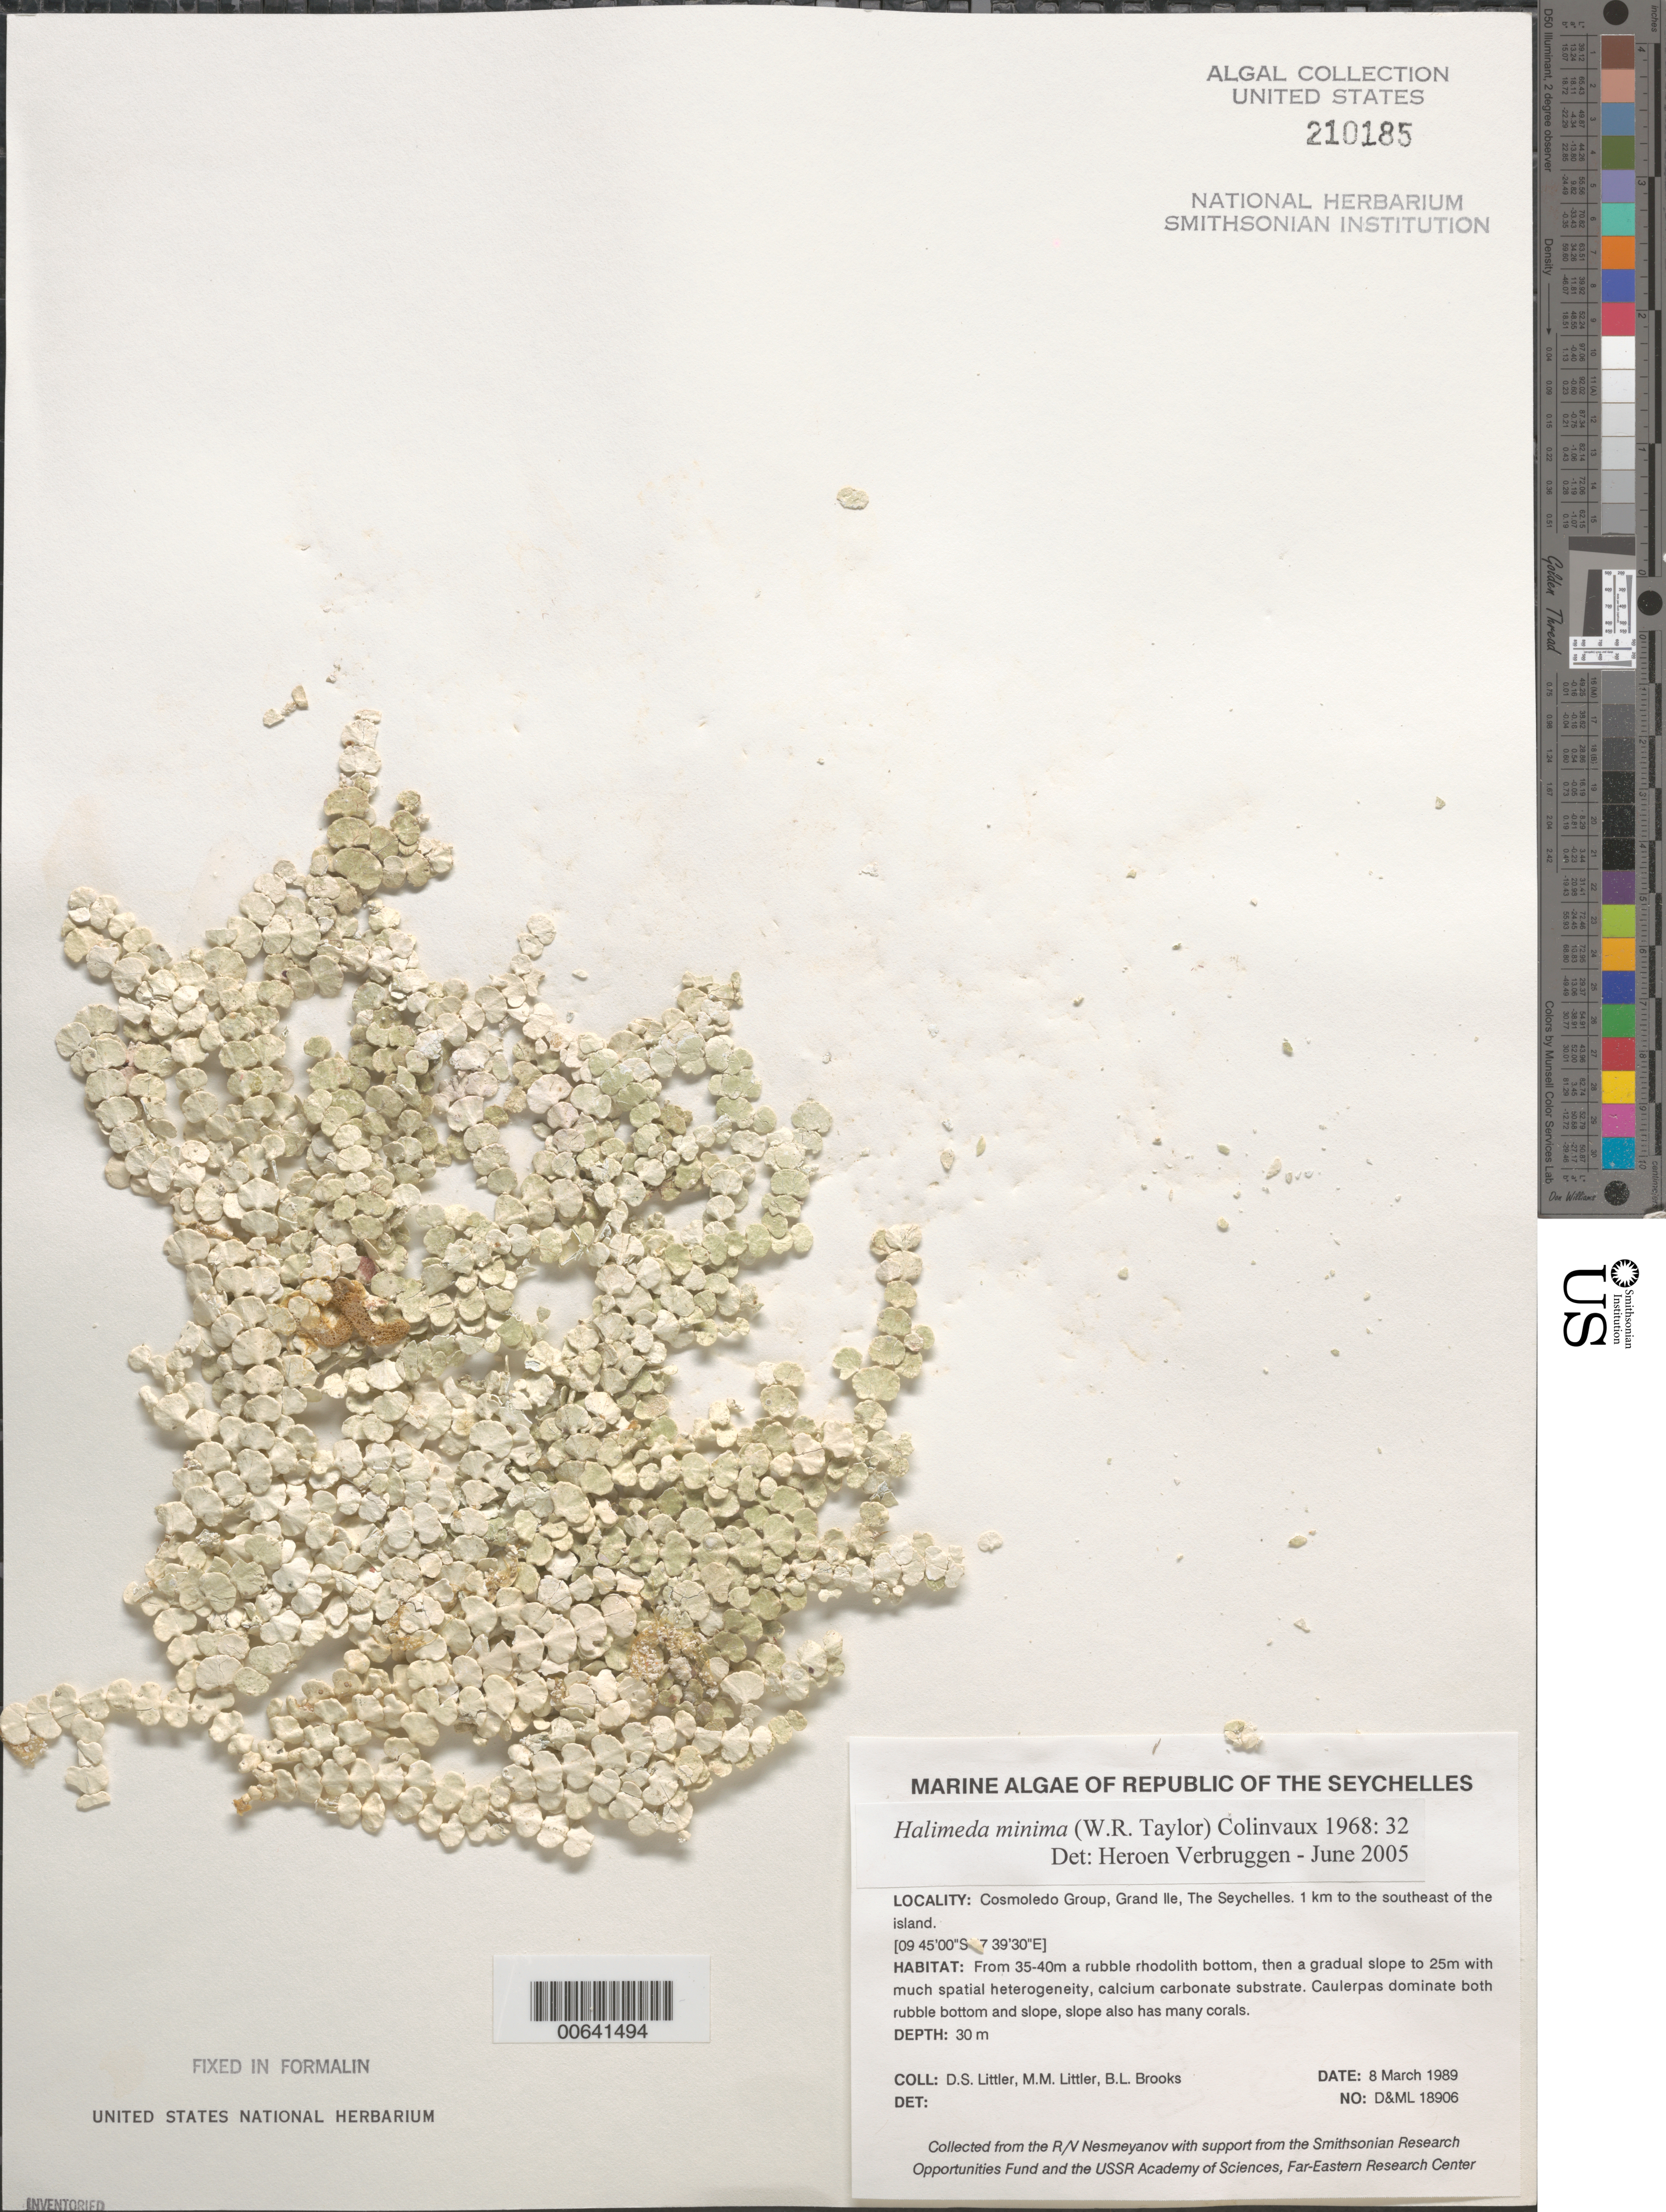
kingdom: Plantae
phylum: Chlorophyta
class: Ulvophyceae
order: Bryopsidales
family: Halimedaceae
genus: Halimeda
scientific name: Halimeda minima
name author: (W.R. Taylor) Hillis-Colinvaux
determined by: Verbruggen, H.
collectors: D. S. Littler, M. M. Littler & B. Brooks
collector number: D&ML 18906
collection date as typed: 08 Mar 1989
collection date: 1989-03-08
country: Seychelles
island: Cosmoledo Atoll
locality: Grand Ile,1 km to southeast of island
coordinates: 09 45'00"S, 47 39'30"E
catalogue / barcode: US 210185